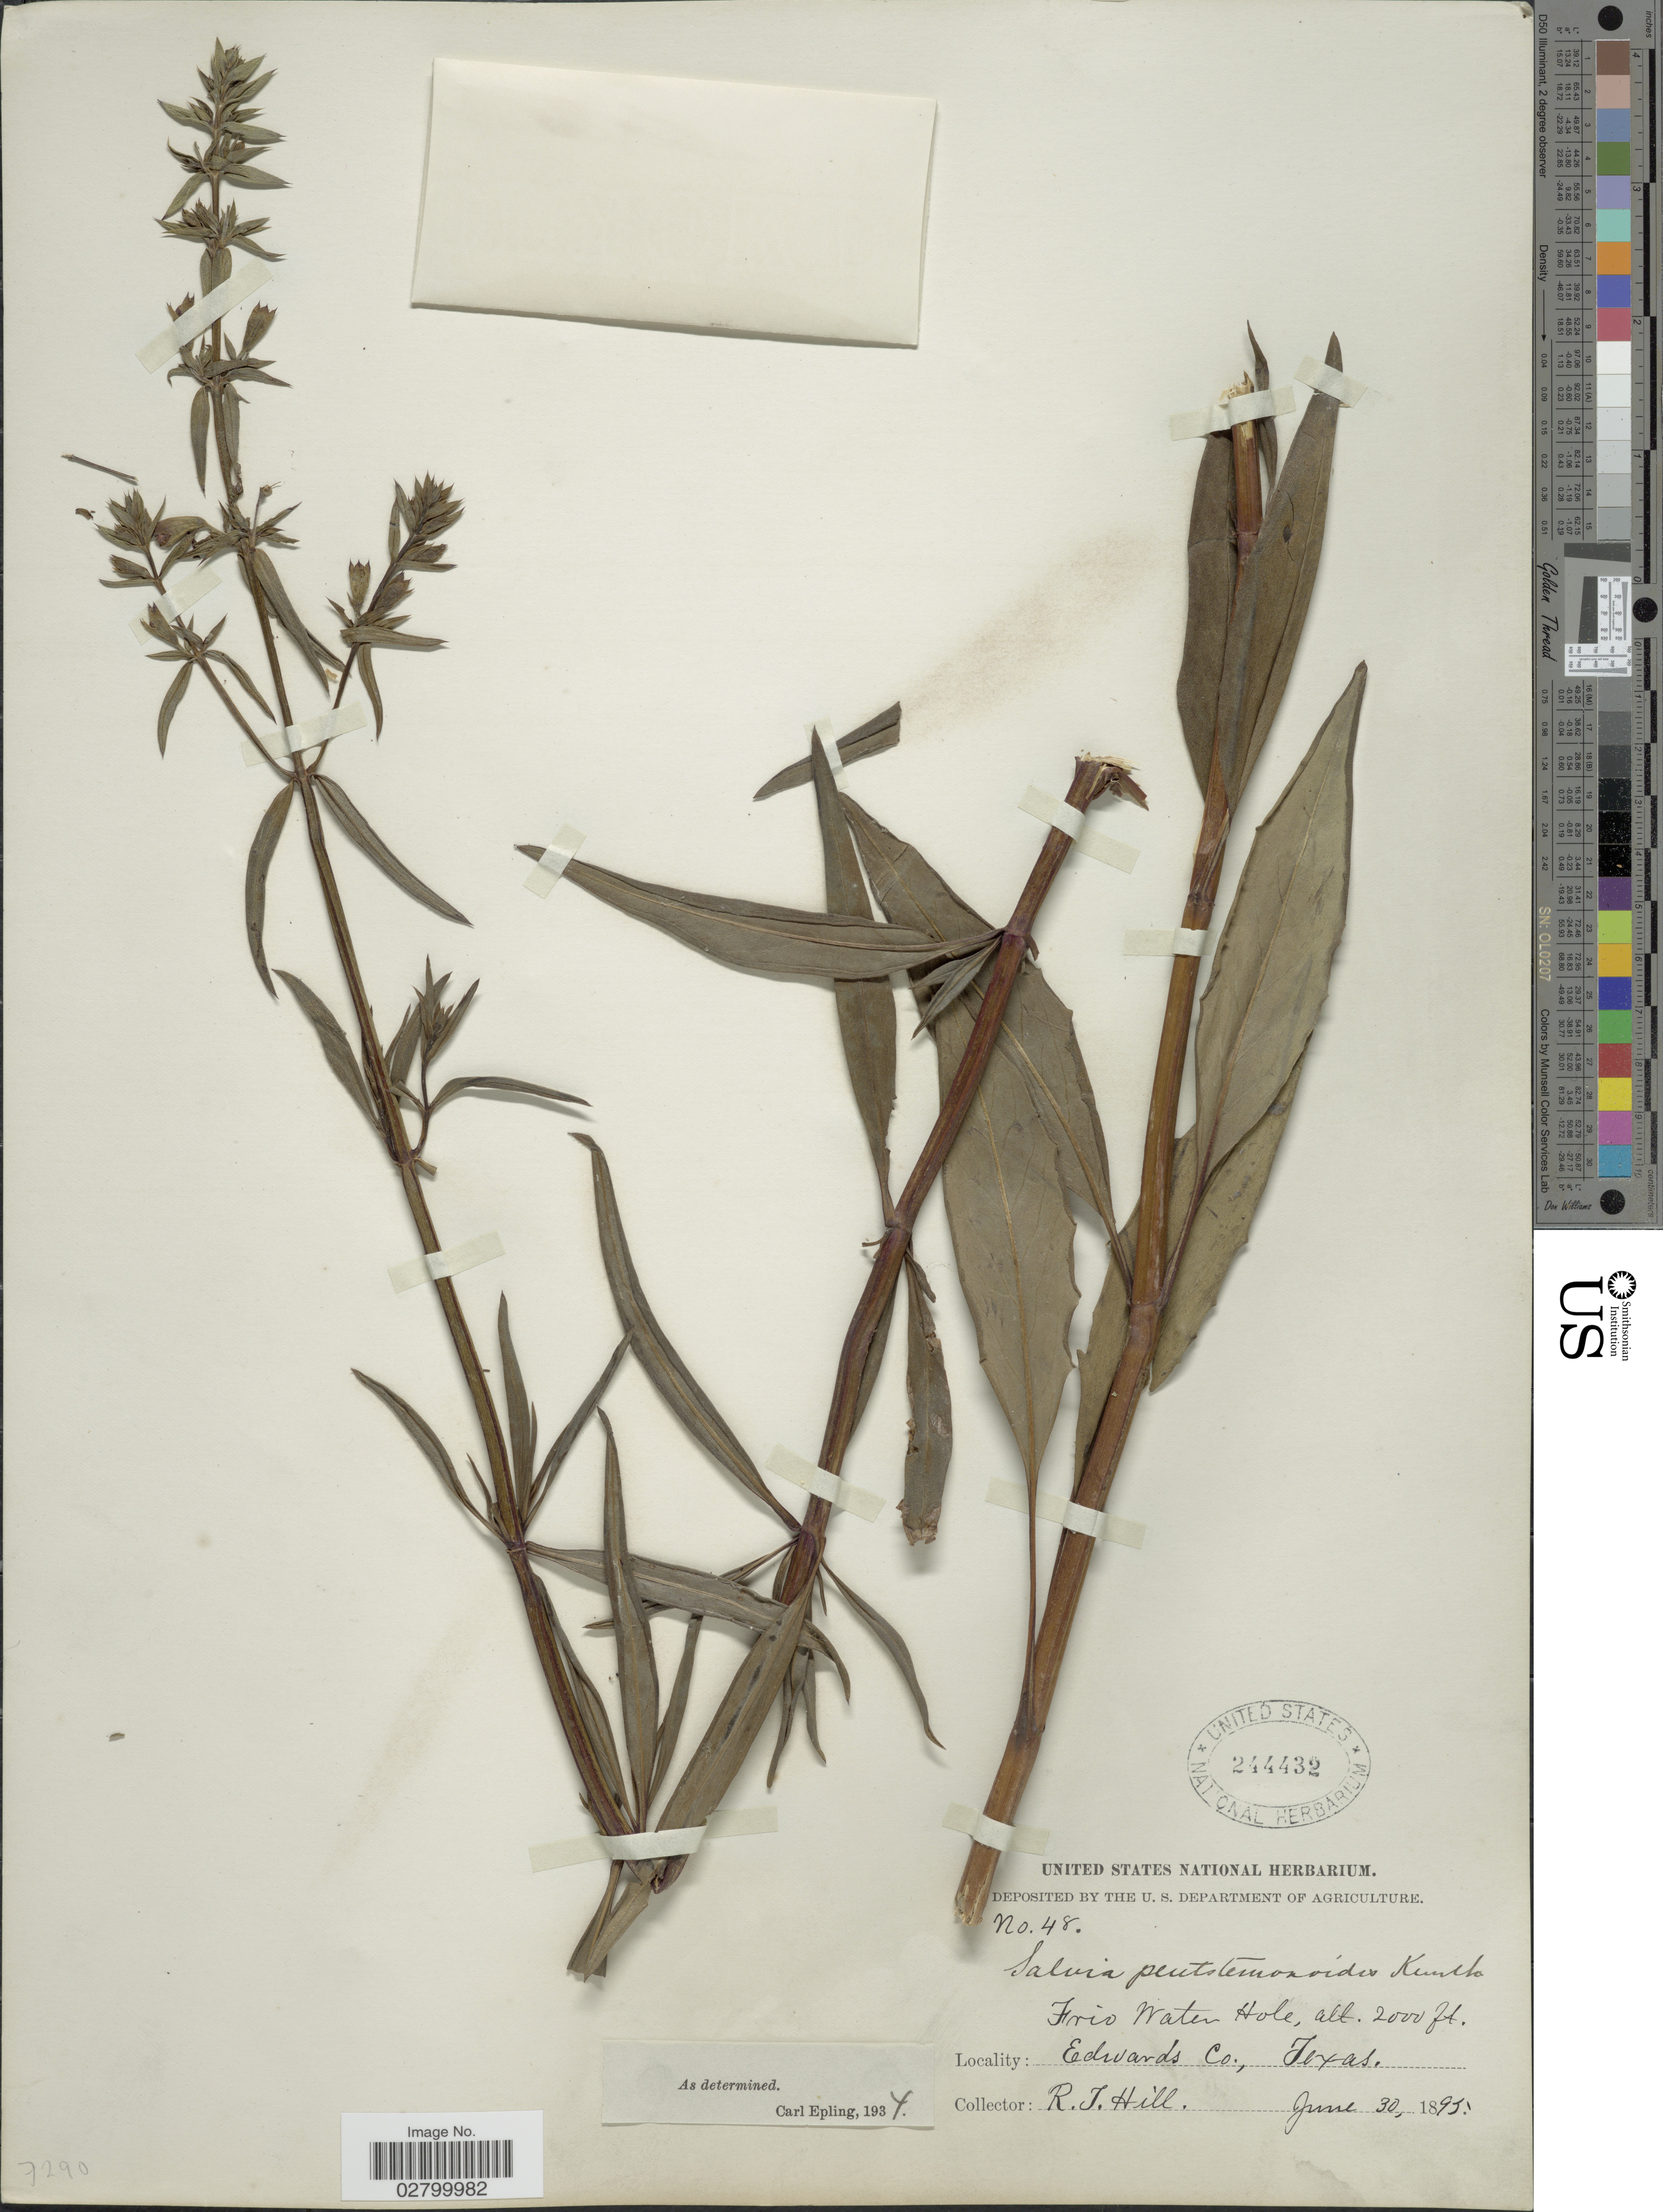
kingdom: Plantae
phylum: Tracheophyta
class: Magnoliopsida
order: Lamiales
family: Lamiaceae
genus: Salvia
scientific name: Salvia pentstemonoides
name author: K. Koch & C.D. Bouché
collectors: R. J. Hill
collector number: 48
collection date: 1895-06-30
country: United States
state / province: Texas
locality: Frio Water Hole. Edwards Co.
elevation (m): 610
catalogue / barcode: US 244432